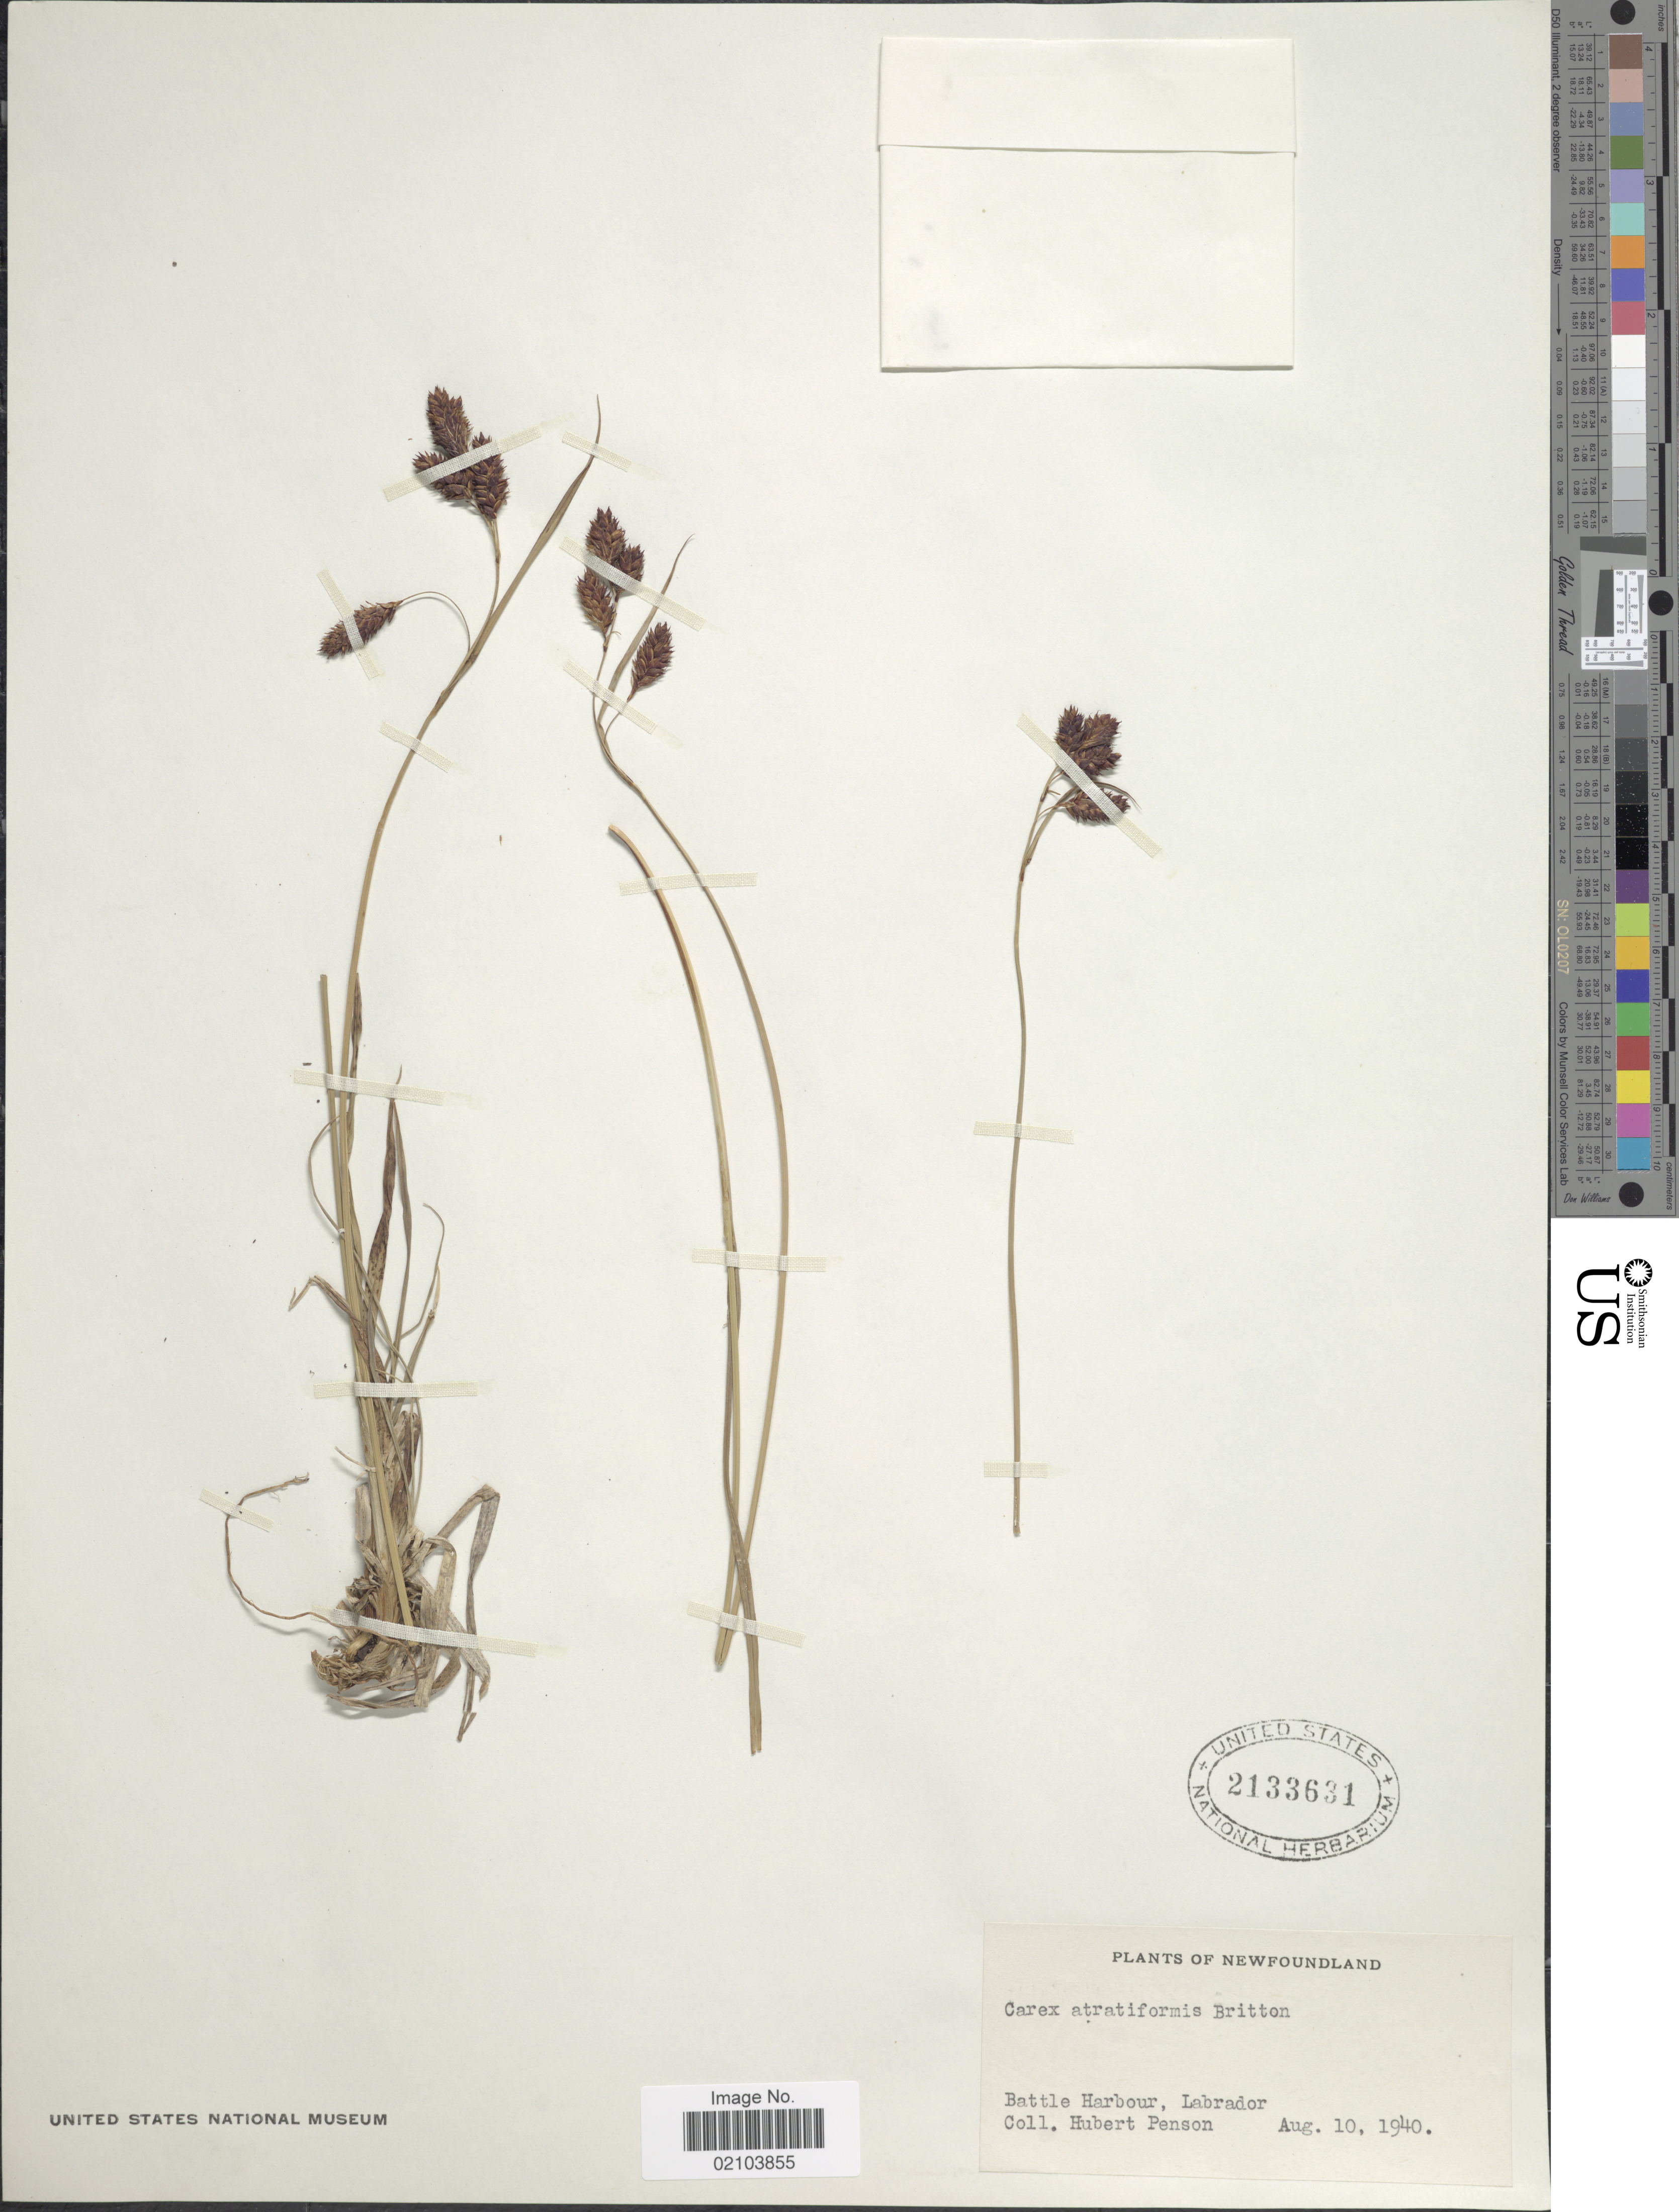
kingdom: Plantae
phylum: Tracheophyta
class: Liliopsida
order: Poales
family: Cyperaceae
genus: Carex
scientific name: Carex atratiformis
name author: Britton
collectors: H. Penson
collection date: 1940-08-10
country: Canada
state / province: Newfoundland and Labrador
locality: Battle Harbour, Labrador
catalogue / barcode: US 2133631